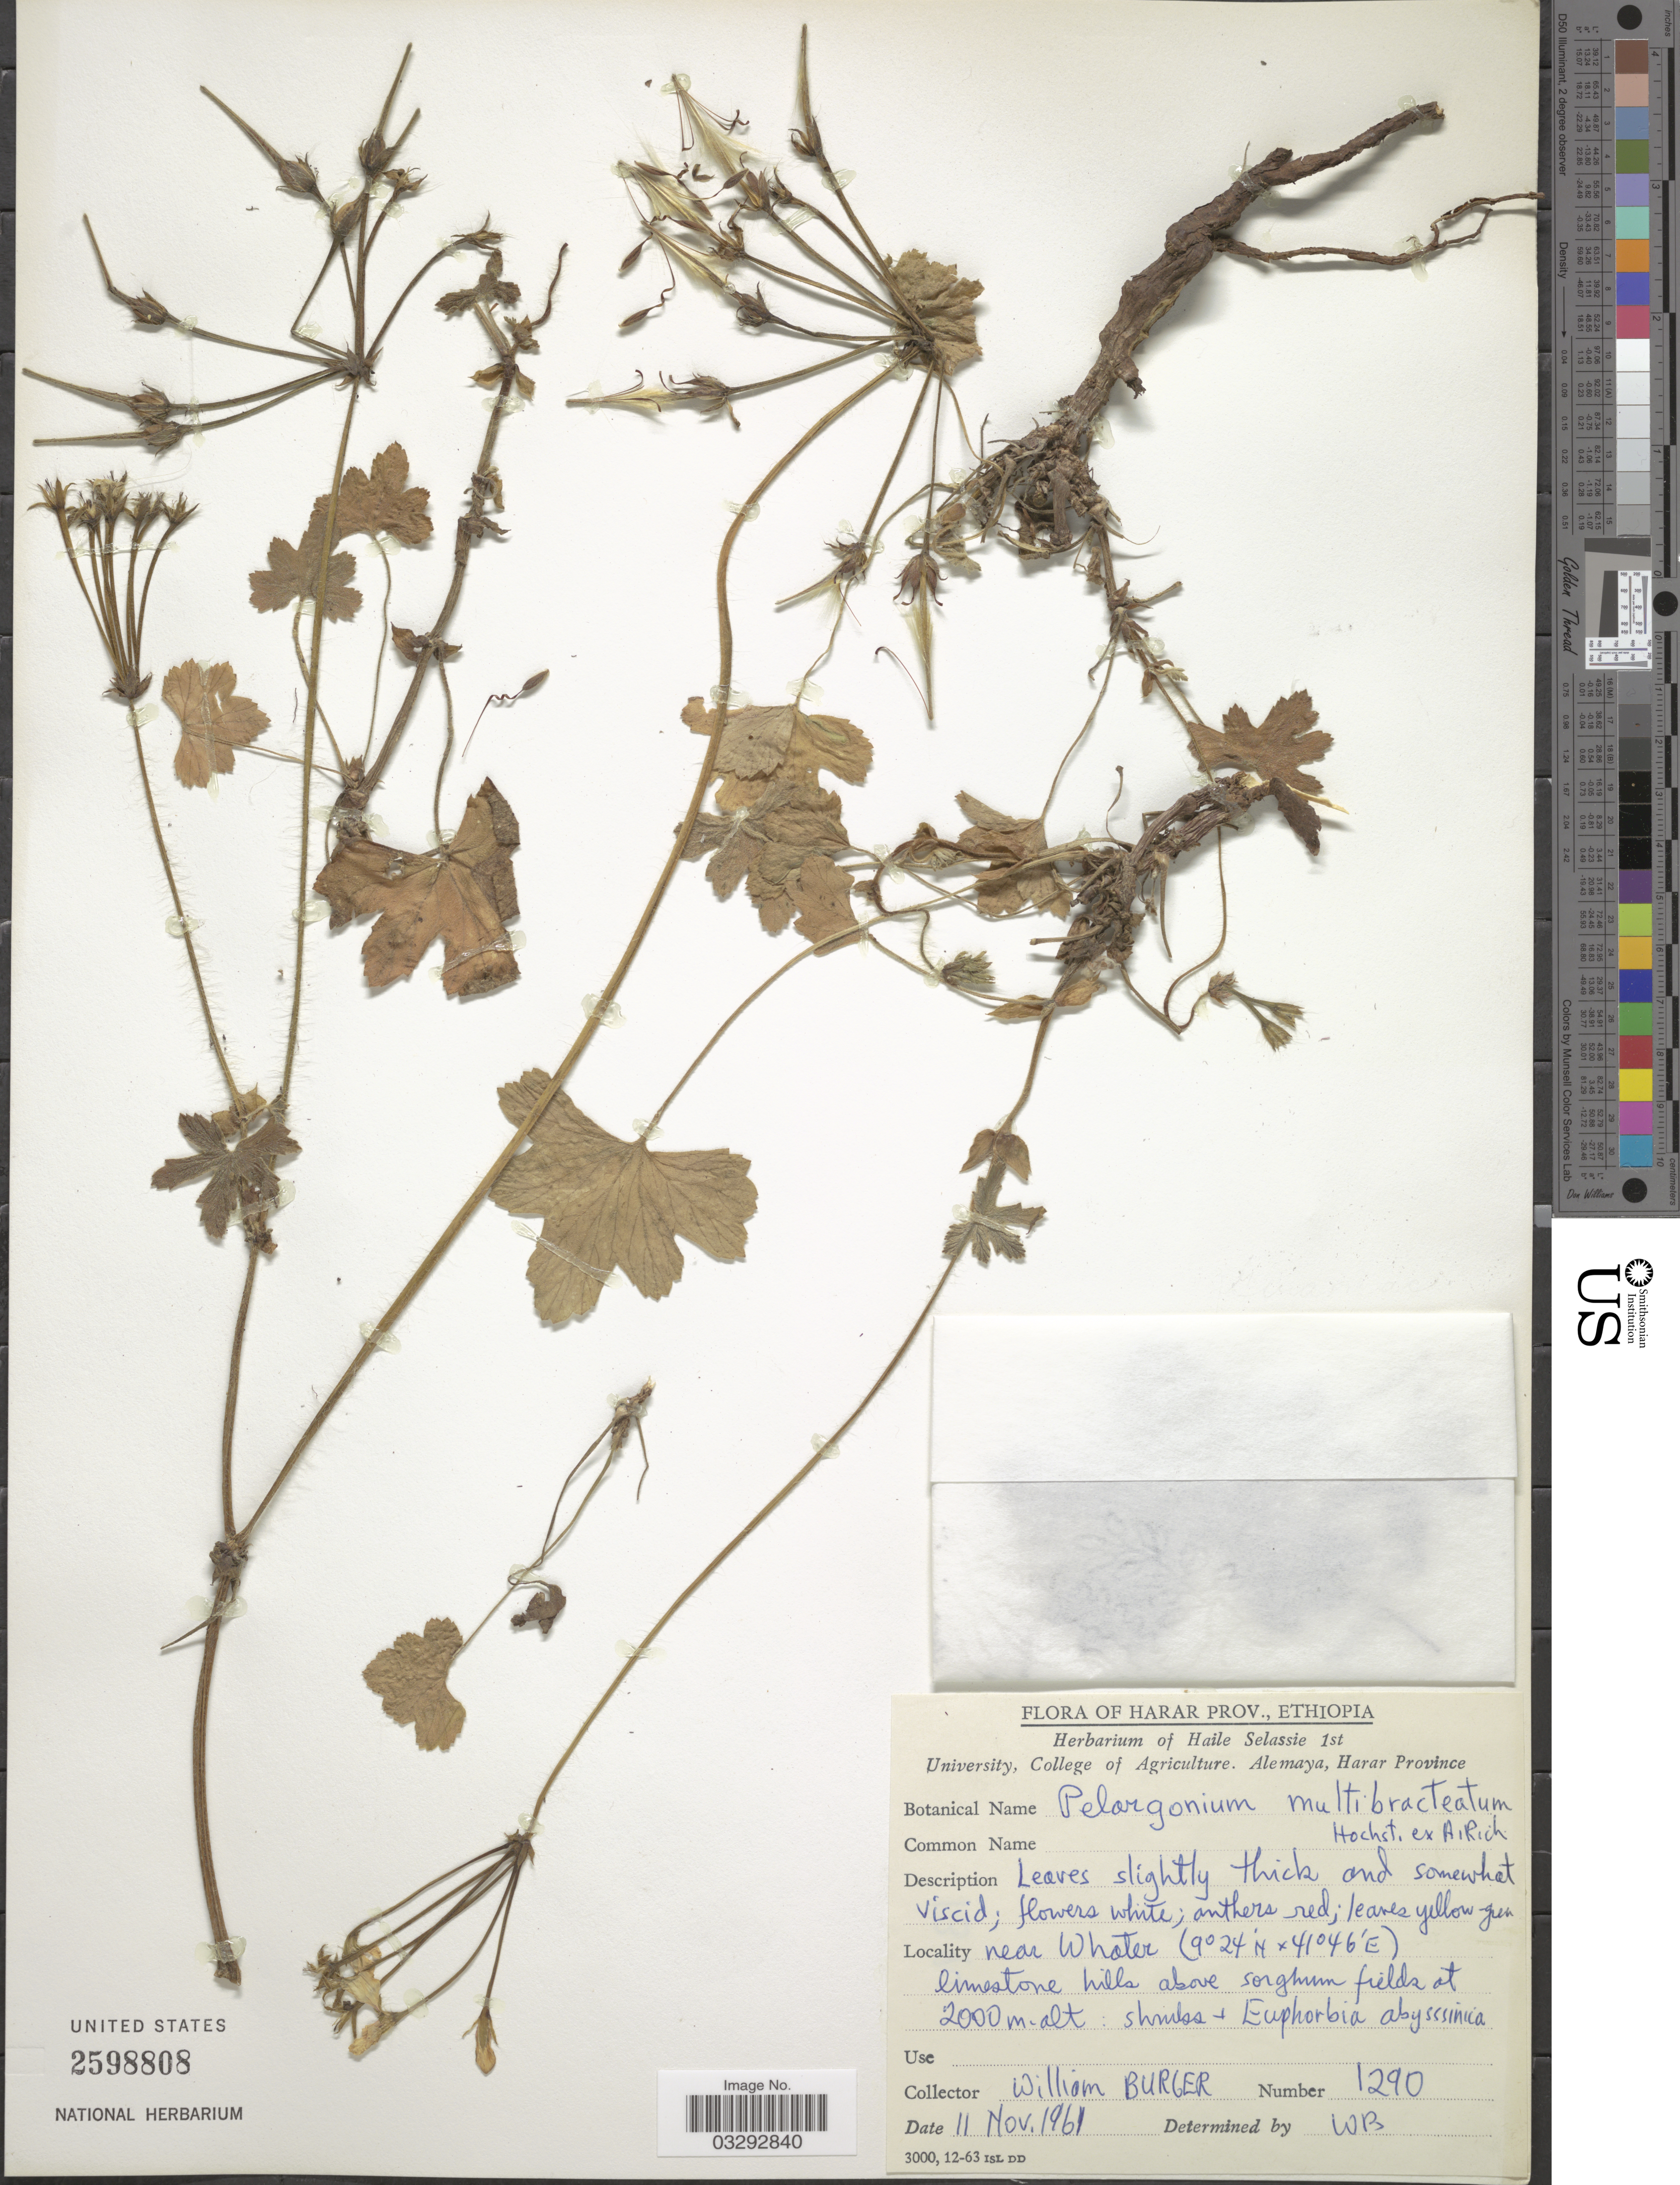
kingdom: Plantae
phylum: Tracheophyta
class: Magnoliopsida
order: Geraniales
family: Geraniaceae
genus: Pelargonium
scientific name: Pelargonium multibracteatum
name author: Hochst. ex A. Rich.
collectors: W. Burger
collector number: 1290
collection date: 1961-11-11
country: Ethiopia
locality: Harar Prov., near Whoter [interpreted].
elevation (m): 2000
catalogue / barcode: US 2598808